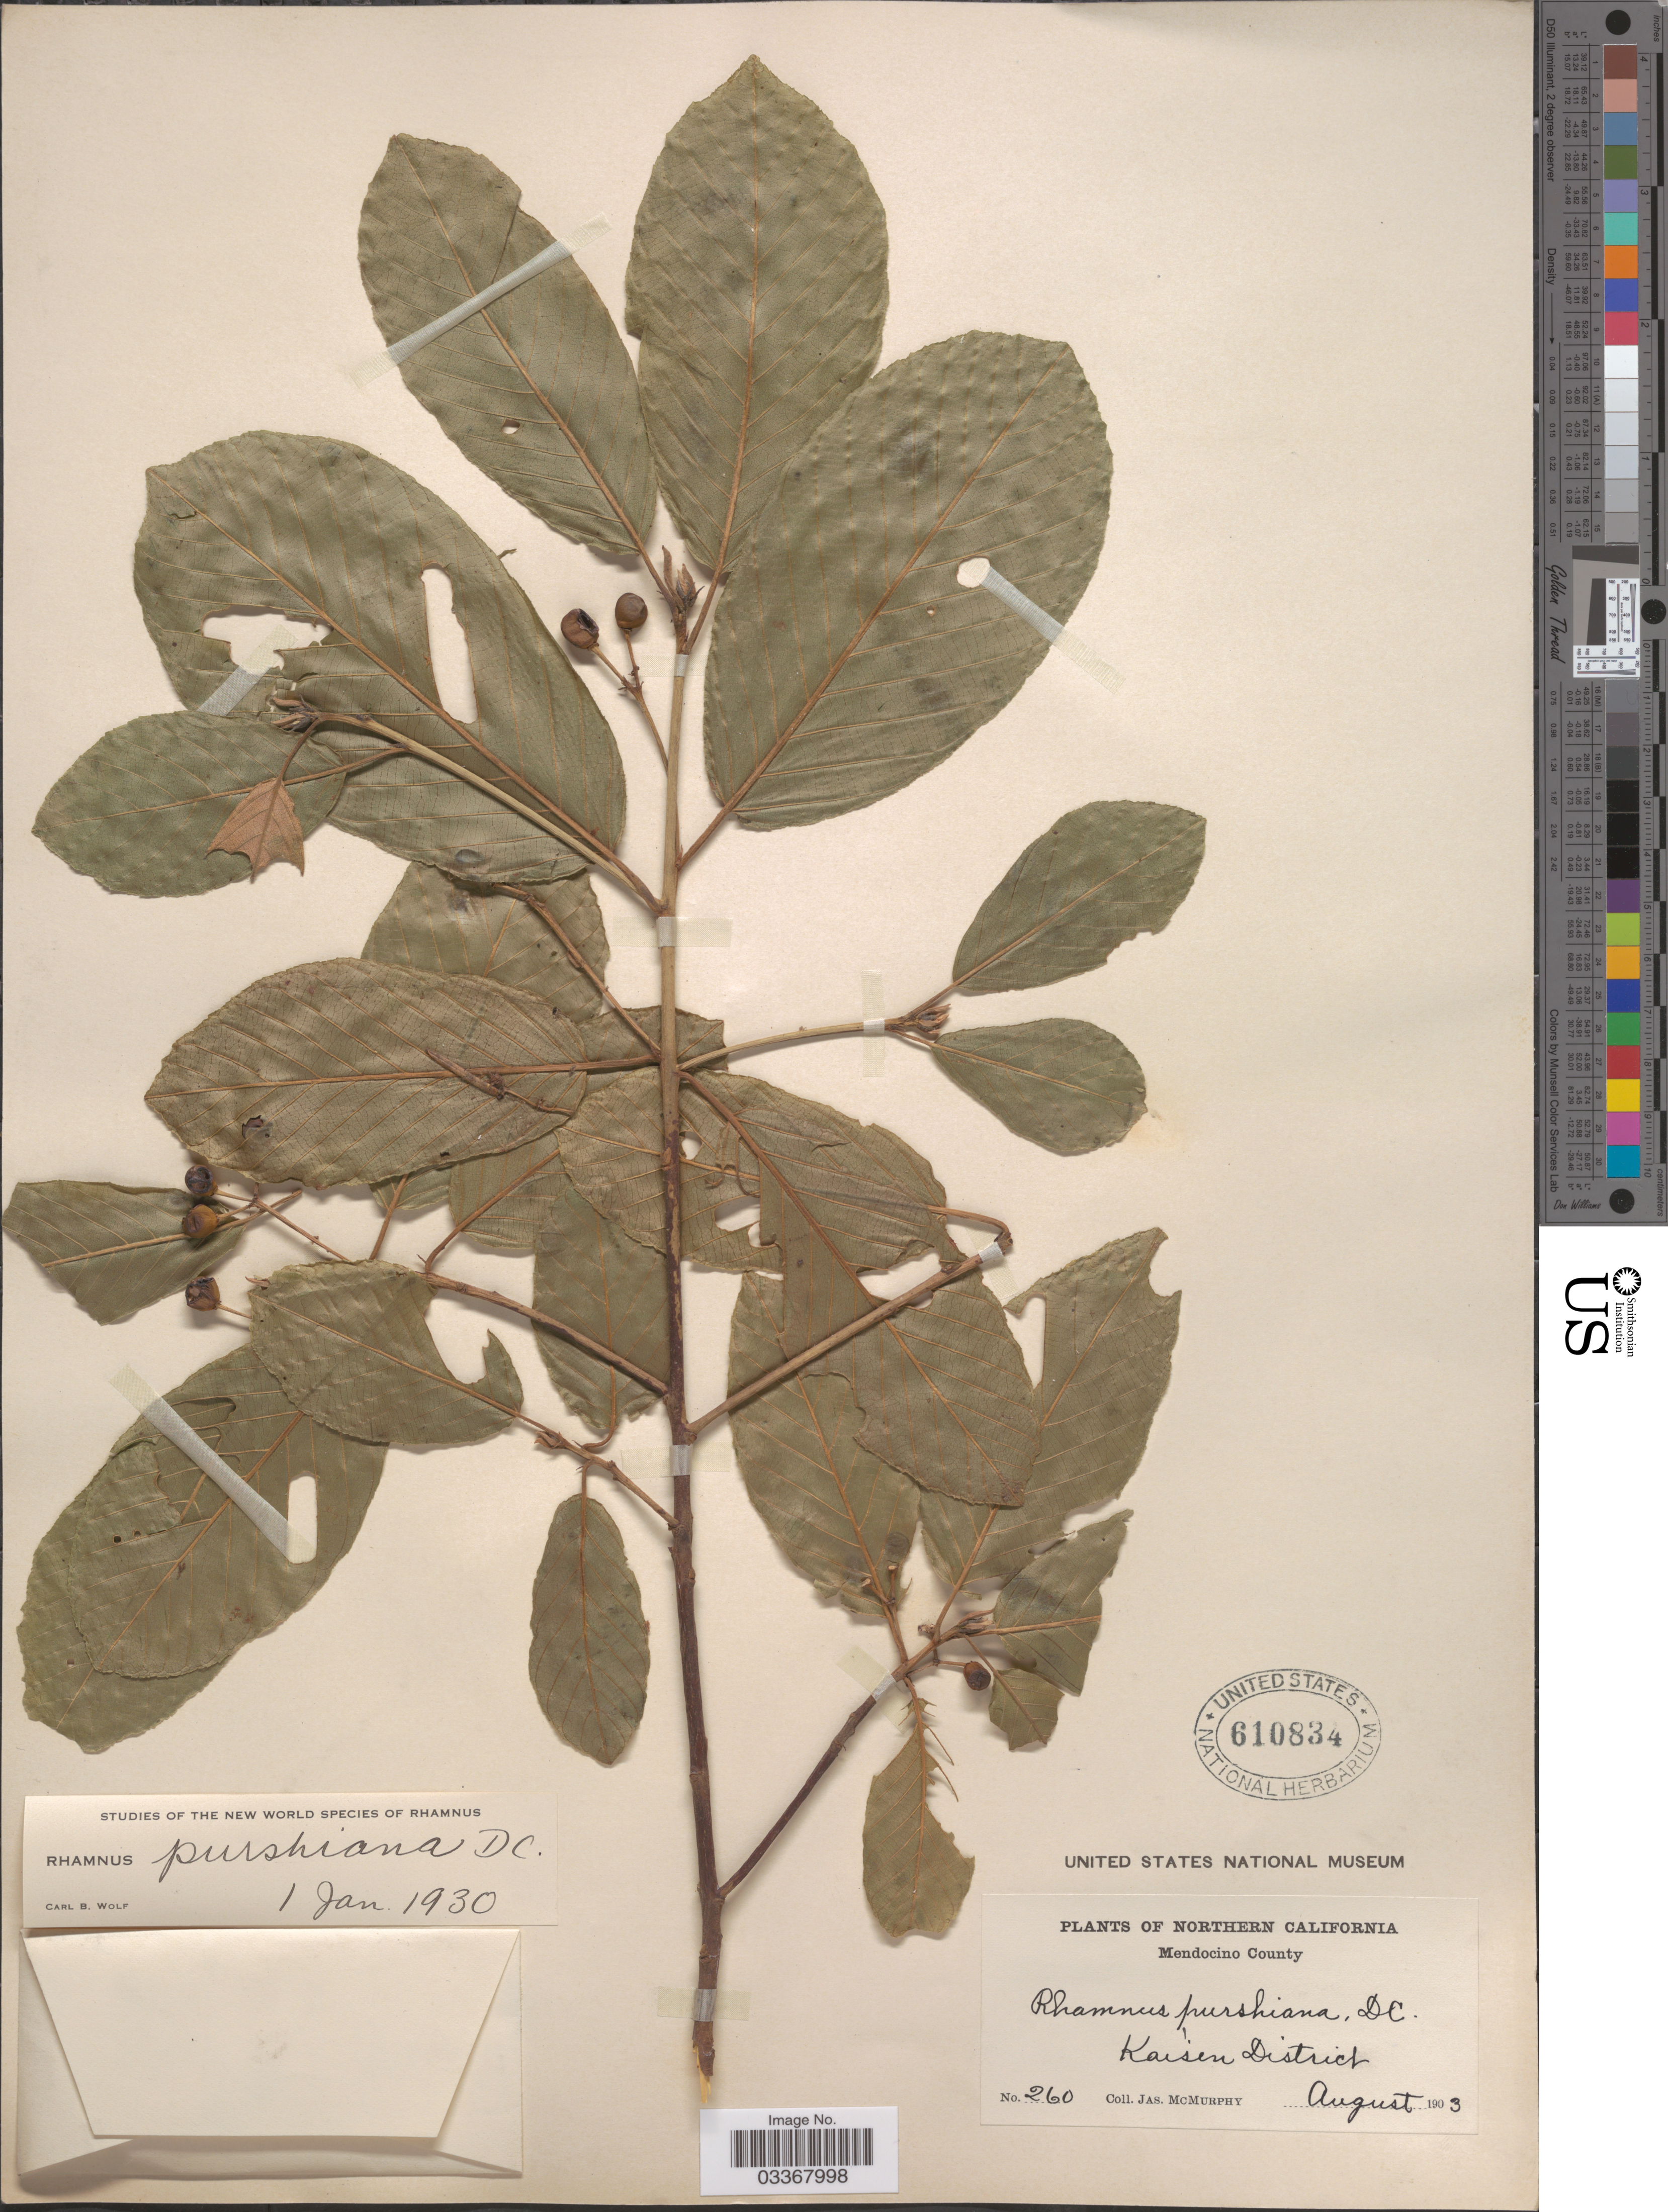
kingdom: Plantae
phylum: Tracheophyta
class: Magnoliopsida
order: Rosales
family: Rhamnaceae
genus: Frangula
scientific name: Frangula purshiana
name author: (DC.) A. Gray ex J.G. Cooper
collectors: J. McMurphy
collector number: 260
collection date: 1903-08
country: United States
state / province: California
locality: Northern California, Kaisen District.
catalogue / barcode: US 610834